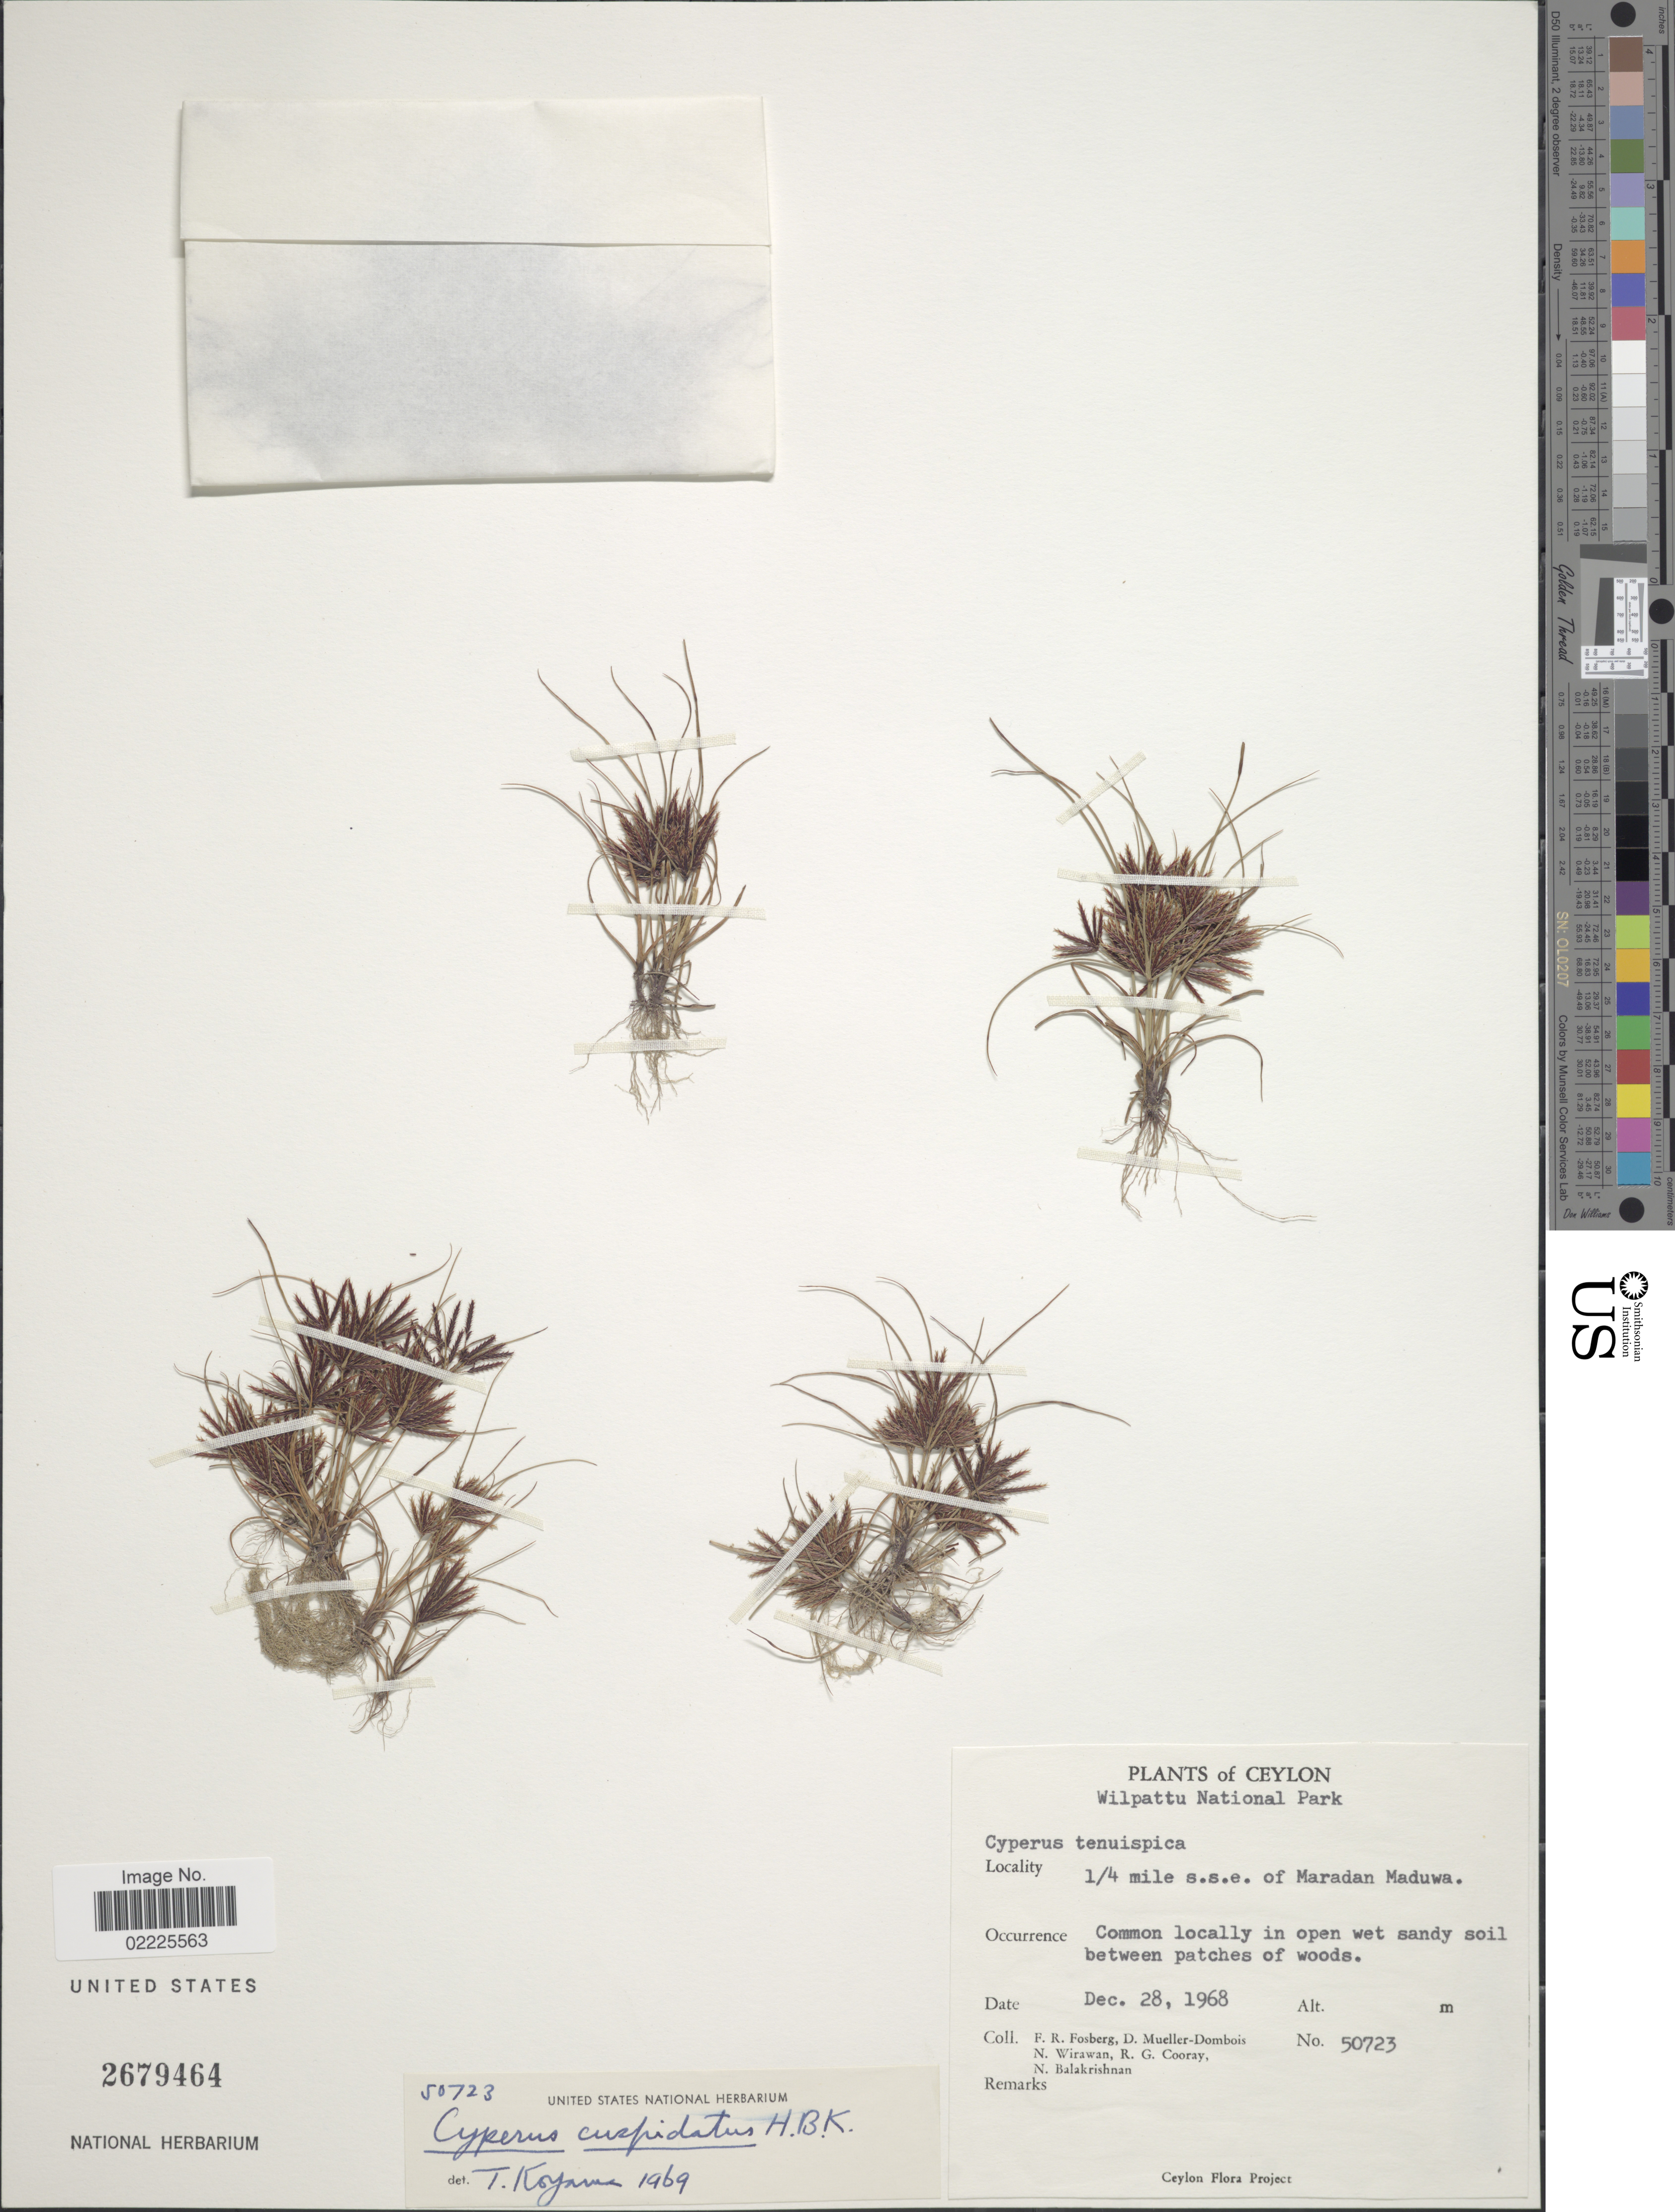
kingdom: Plantae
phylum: Tracheophyta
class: Liliopsida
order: Poales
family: Cyperaceae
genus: Cyperus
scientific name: Cyperus cuspidatus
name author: Kunth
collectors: F. R. Fosberg, D. Mueller-Dombois, N. Wirawan, R. Cooray & N. Balakrishnan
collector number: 50723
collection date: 1968-12-28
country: Sri Lanka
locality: Ceylon, Wilpattu National Park, ¼ mile s.s.e. of Maradan Maduwa, Common locally in open wet sandy soil between patches of woods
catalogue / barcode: US 2679464